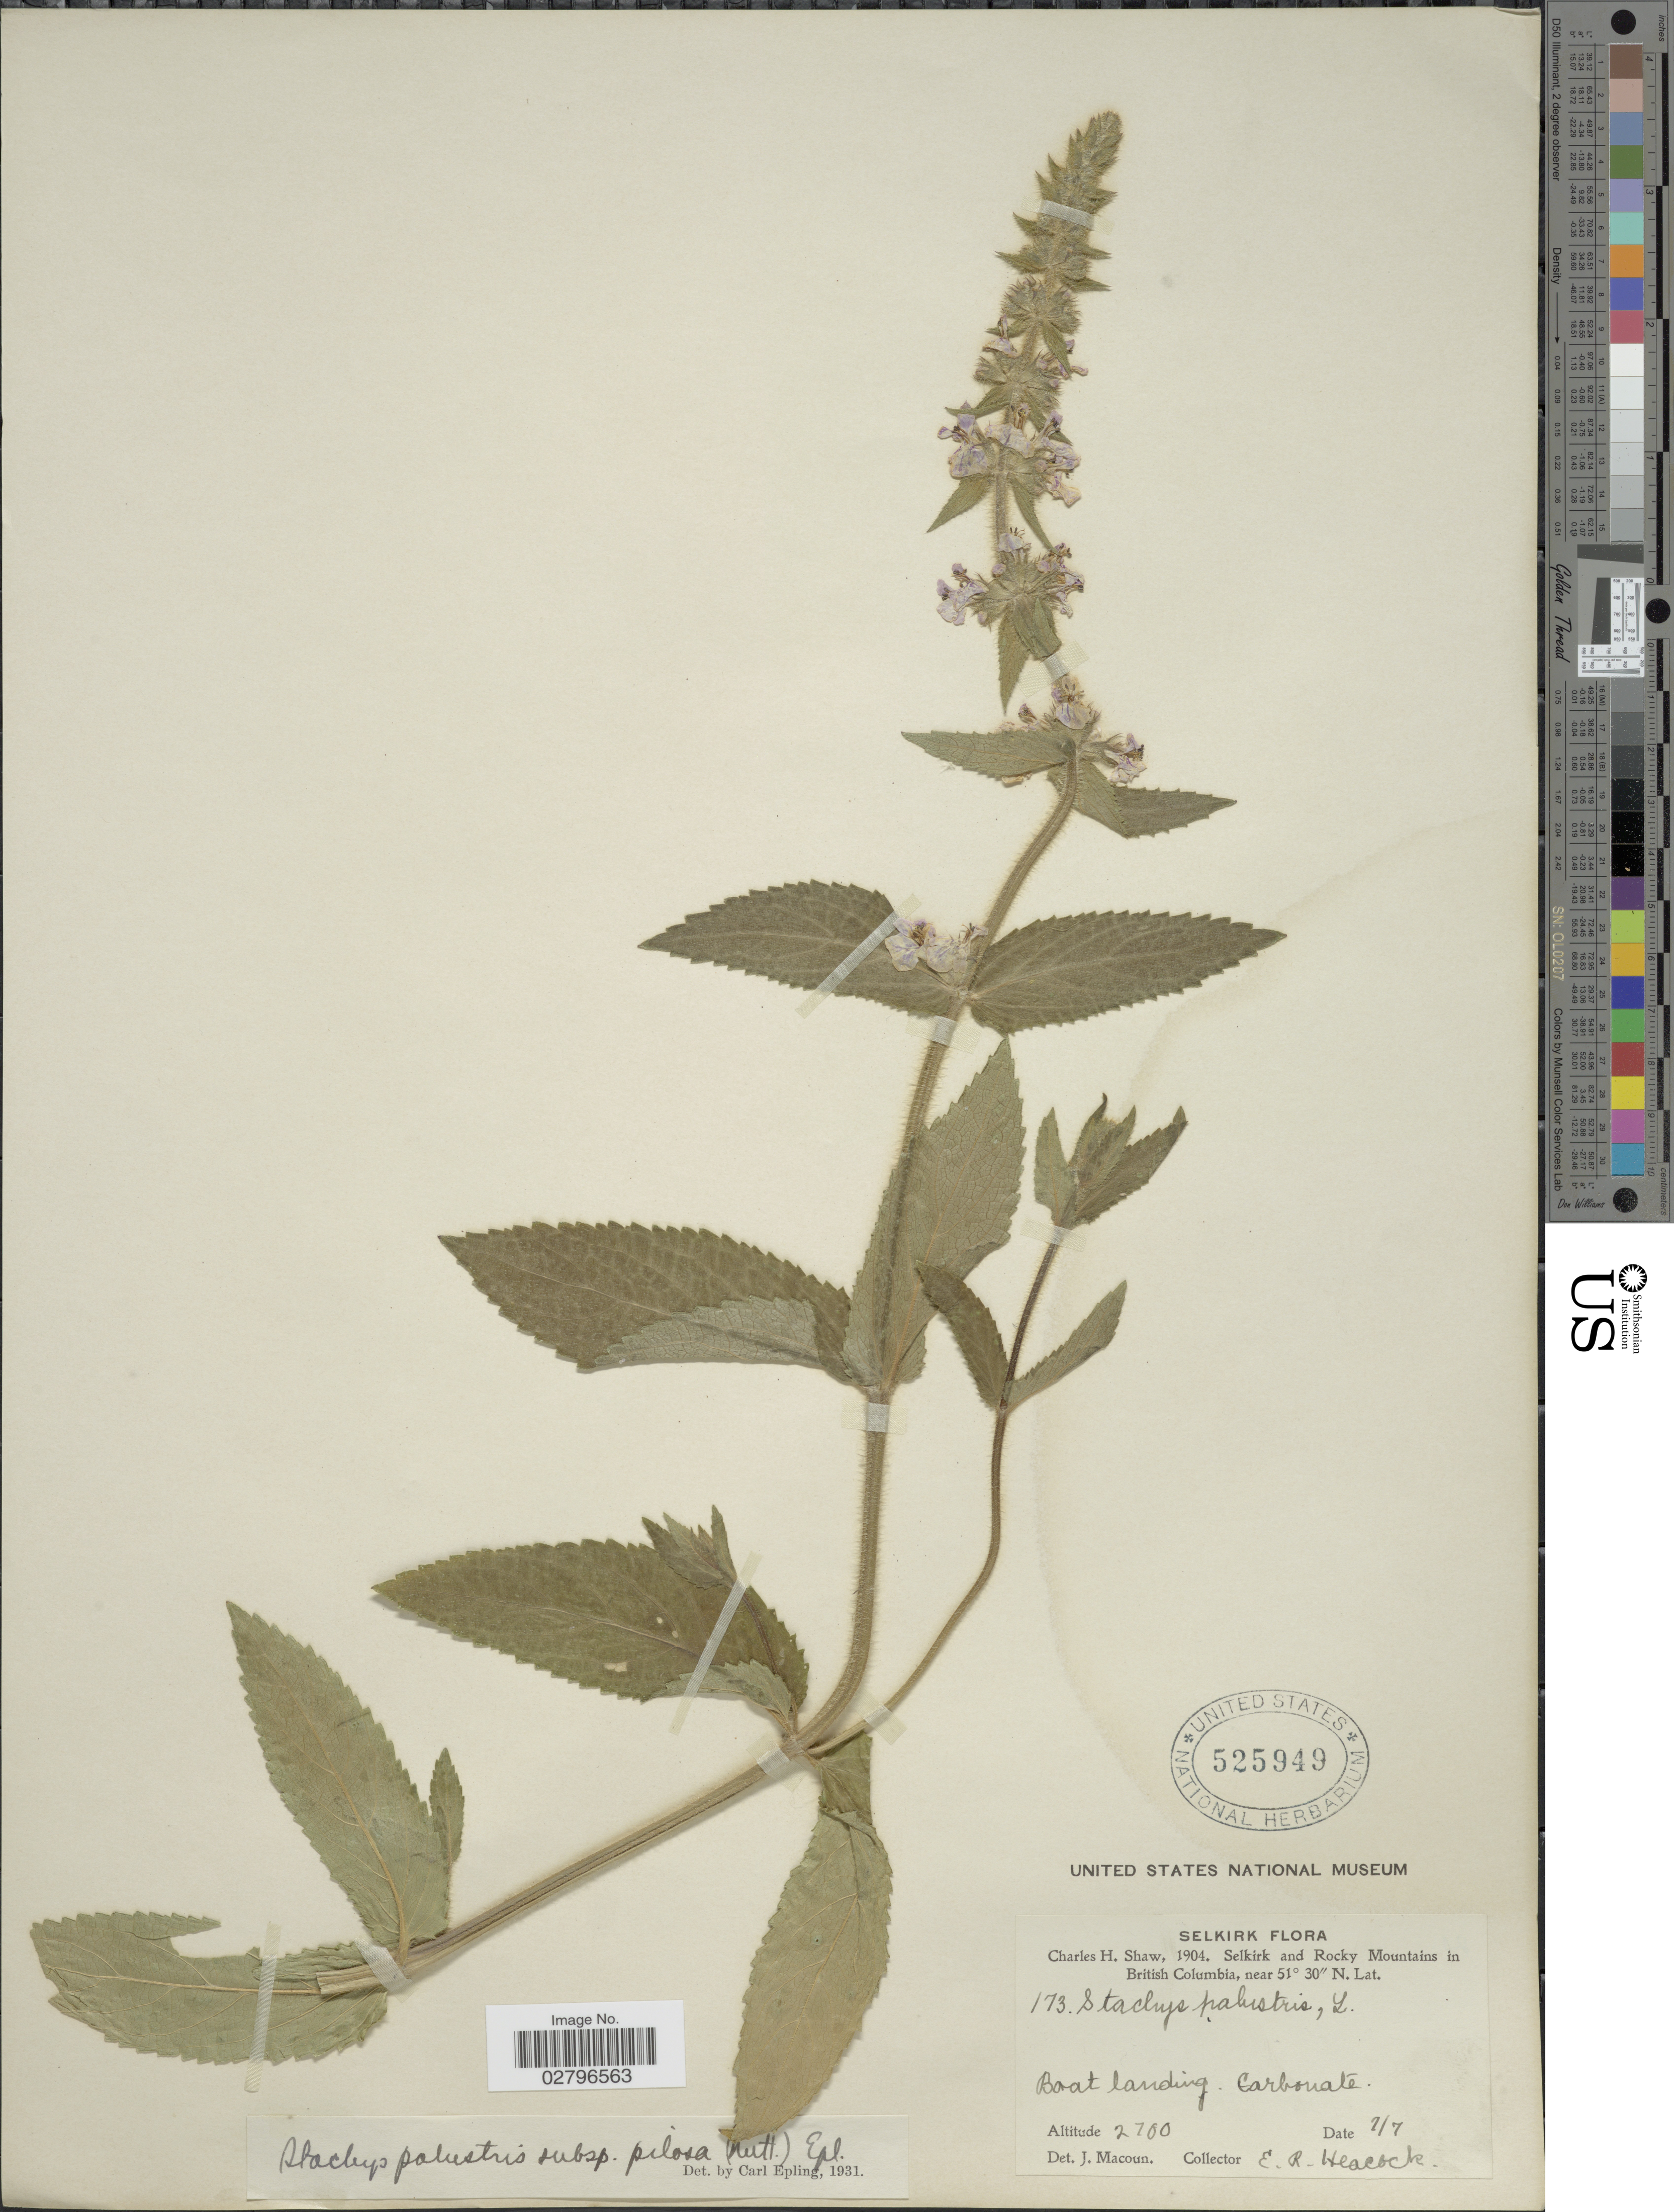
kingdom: Plantae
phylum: Tracheophyta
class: Magnoliopsida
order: Lamiales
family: Lamiaceae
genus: Stachys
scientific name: Stachys pilosa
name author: Nutt.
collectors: E. Heacock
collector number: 173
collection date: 1904-07-07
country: Canada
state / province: British Columbia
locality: Selkirk. Selkirk and Rocky Mountains in British Columbia. Boat landing, Carbonate.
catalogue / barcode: US 525949